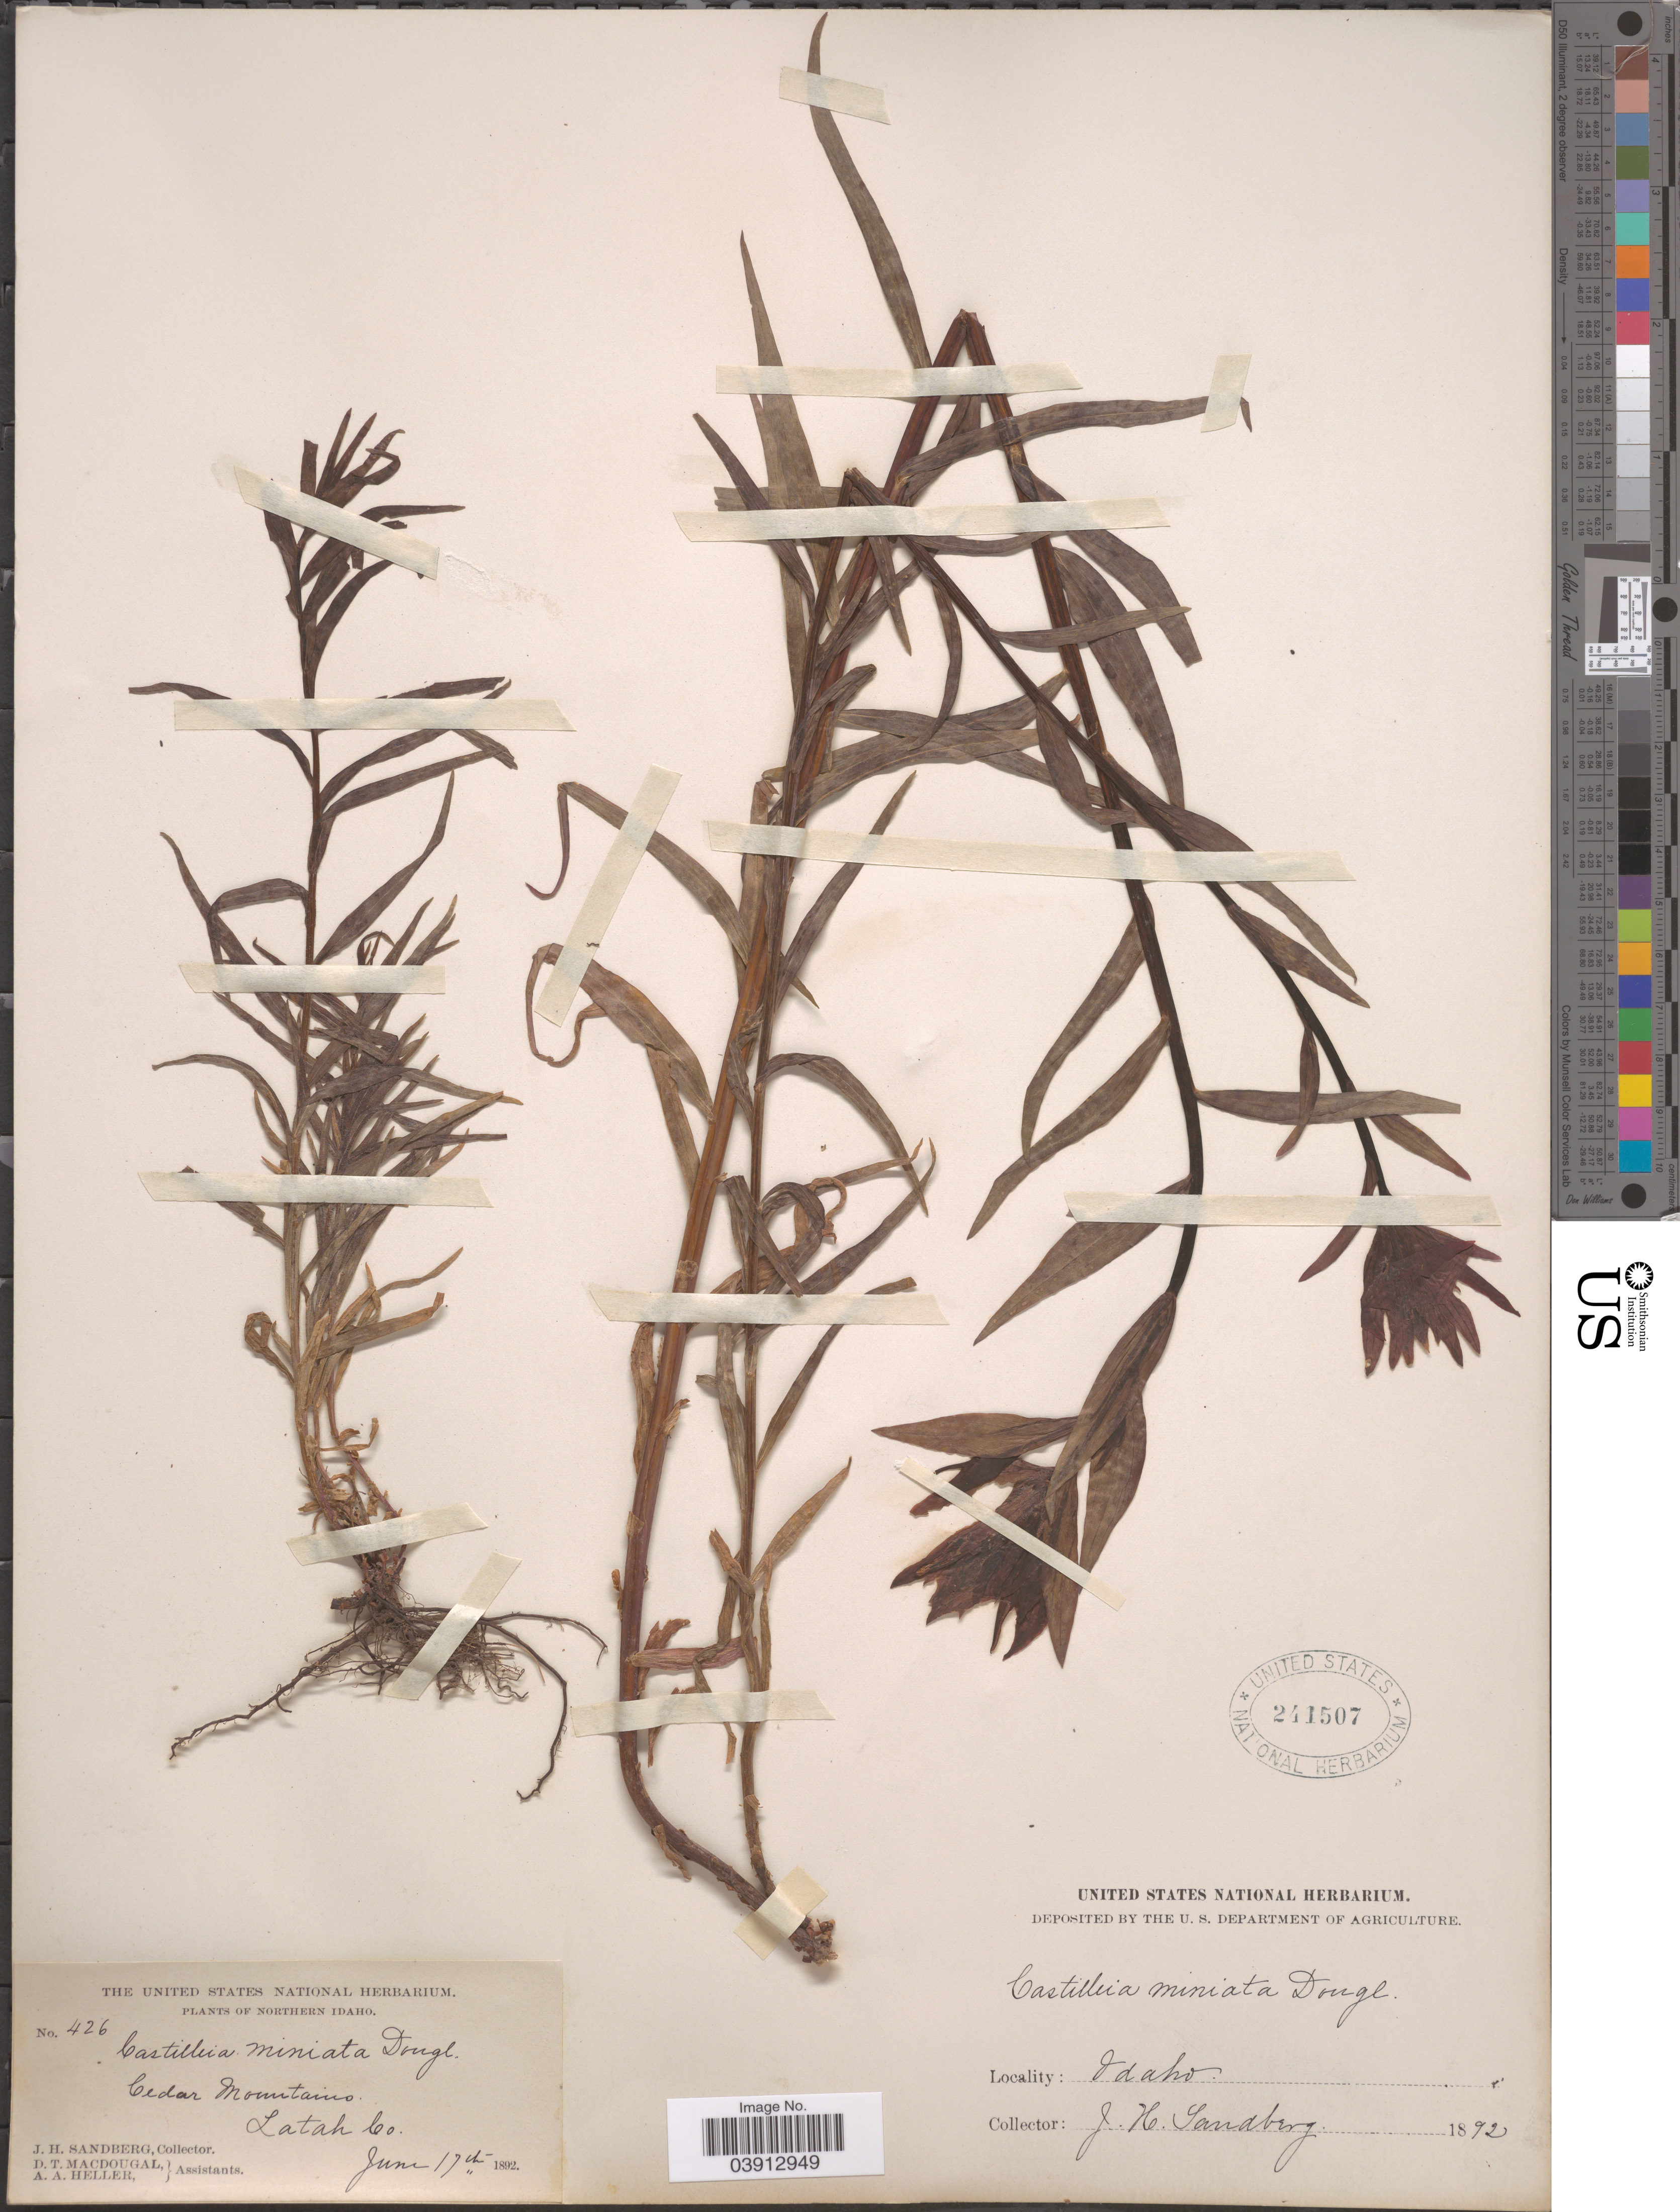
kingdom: Plantae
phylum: Tracheophyta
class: Magnoliopsida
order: Lamiales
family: Orobanchaceae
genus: Castilleja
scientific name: Castilleja miniata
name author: Douglas ex Hook.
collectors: J. H. Sandberg, D. T. MacDougal & A. A. Heller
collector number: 426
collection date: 1892-06-17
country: United States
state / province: Idaho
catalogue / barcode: US 241507